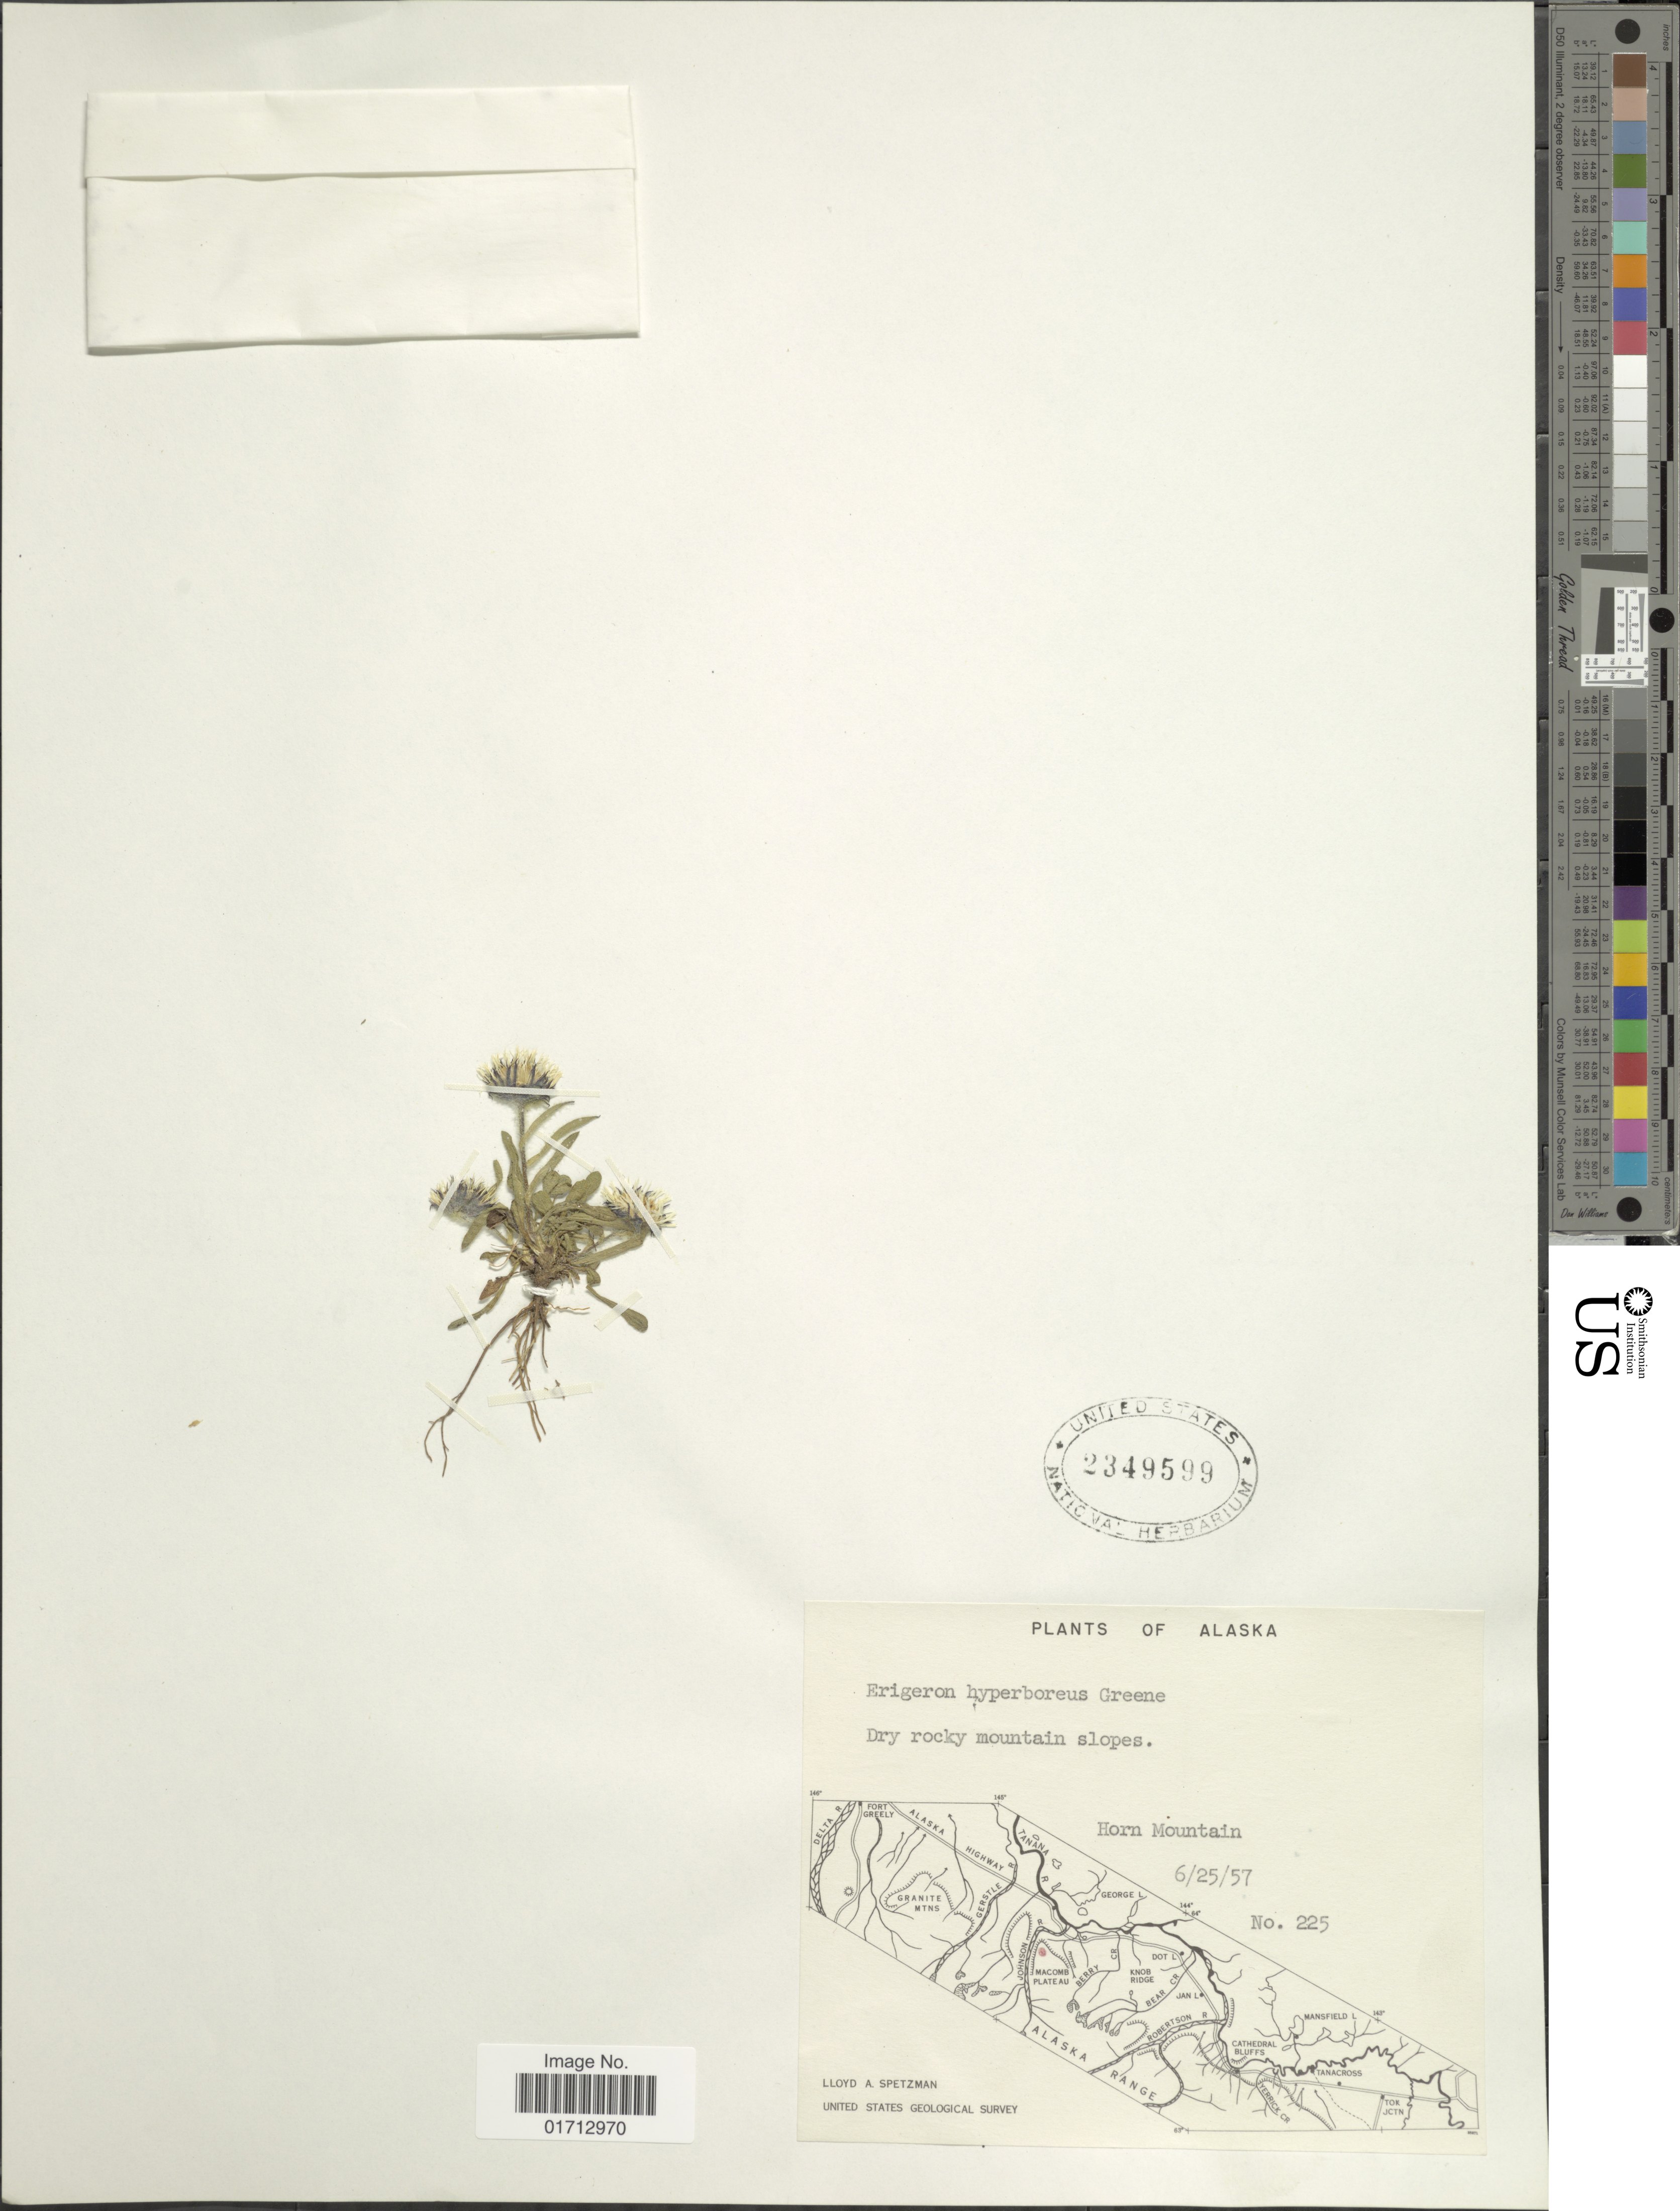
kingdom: Plantae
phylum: Tracheophyta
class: Magnoliopsida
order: Asterales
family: Asteraceae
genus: Erigeron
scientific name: Erigeron hyperboreus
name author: Greene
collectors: L. Spetzman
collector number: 225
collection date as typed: Transcribed d/m/y: 25/6/27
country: United States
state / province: Alaska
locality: Horn Mountain.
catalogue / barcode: US 2349599